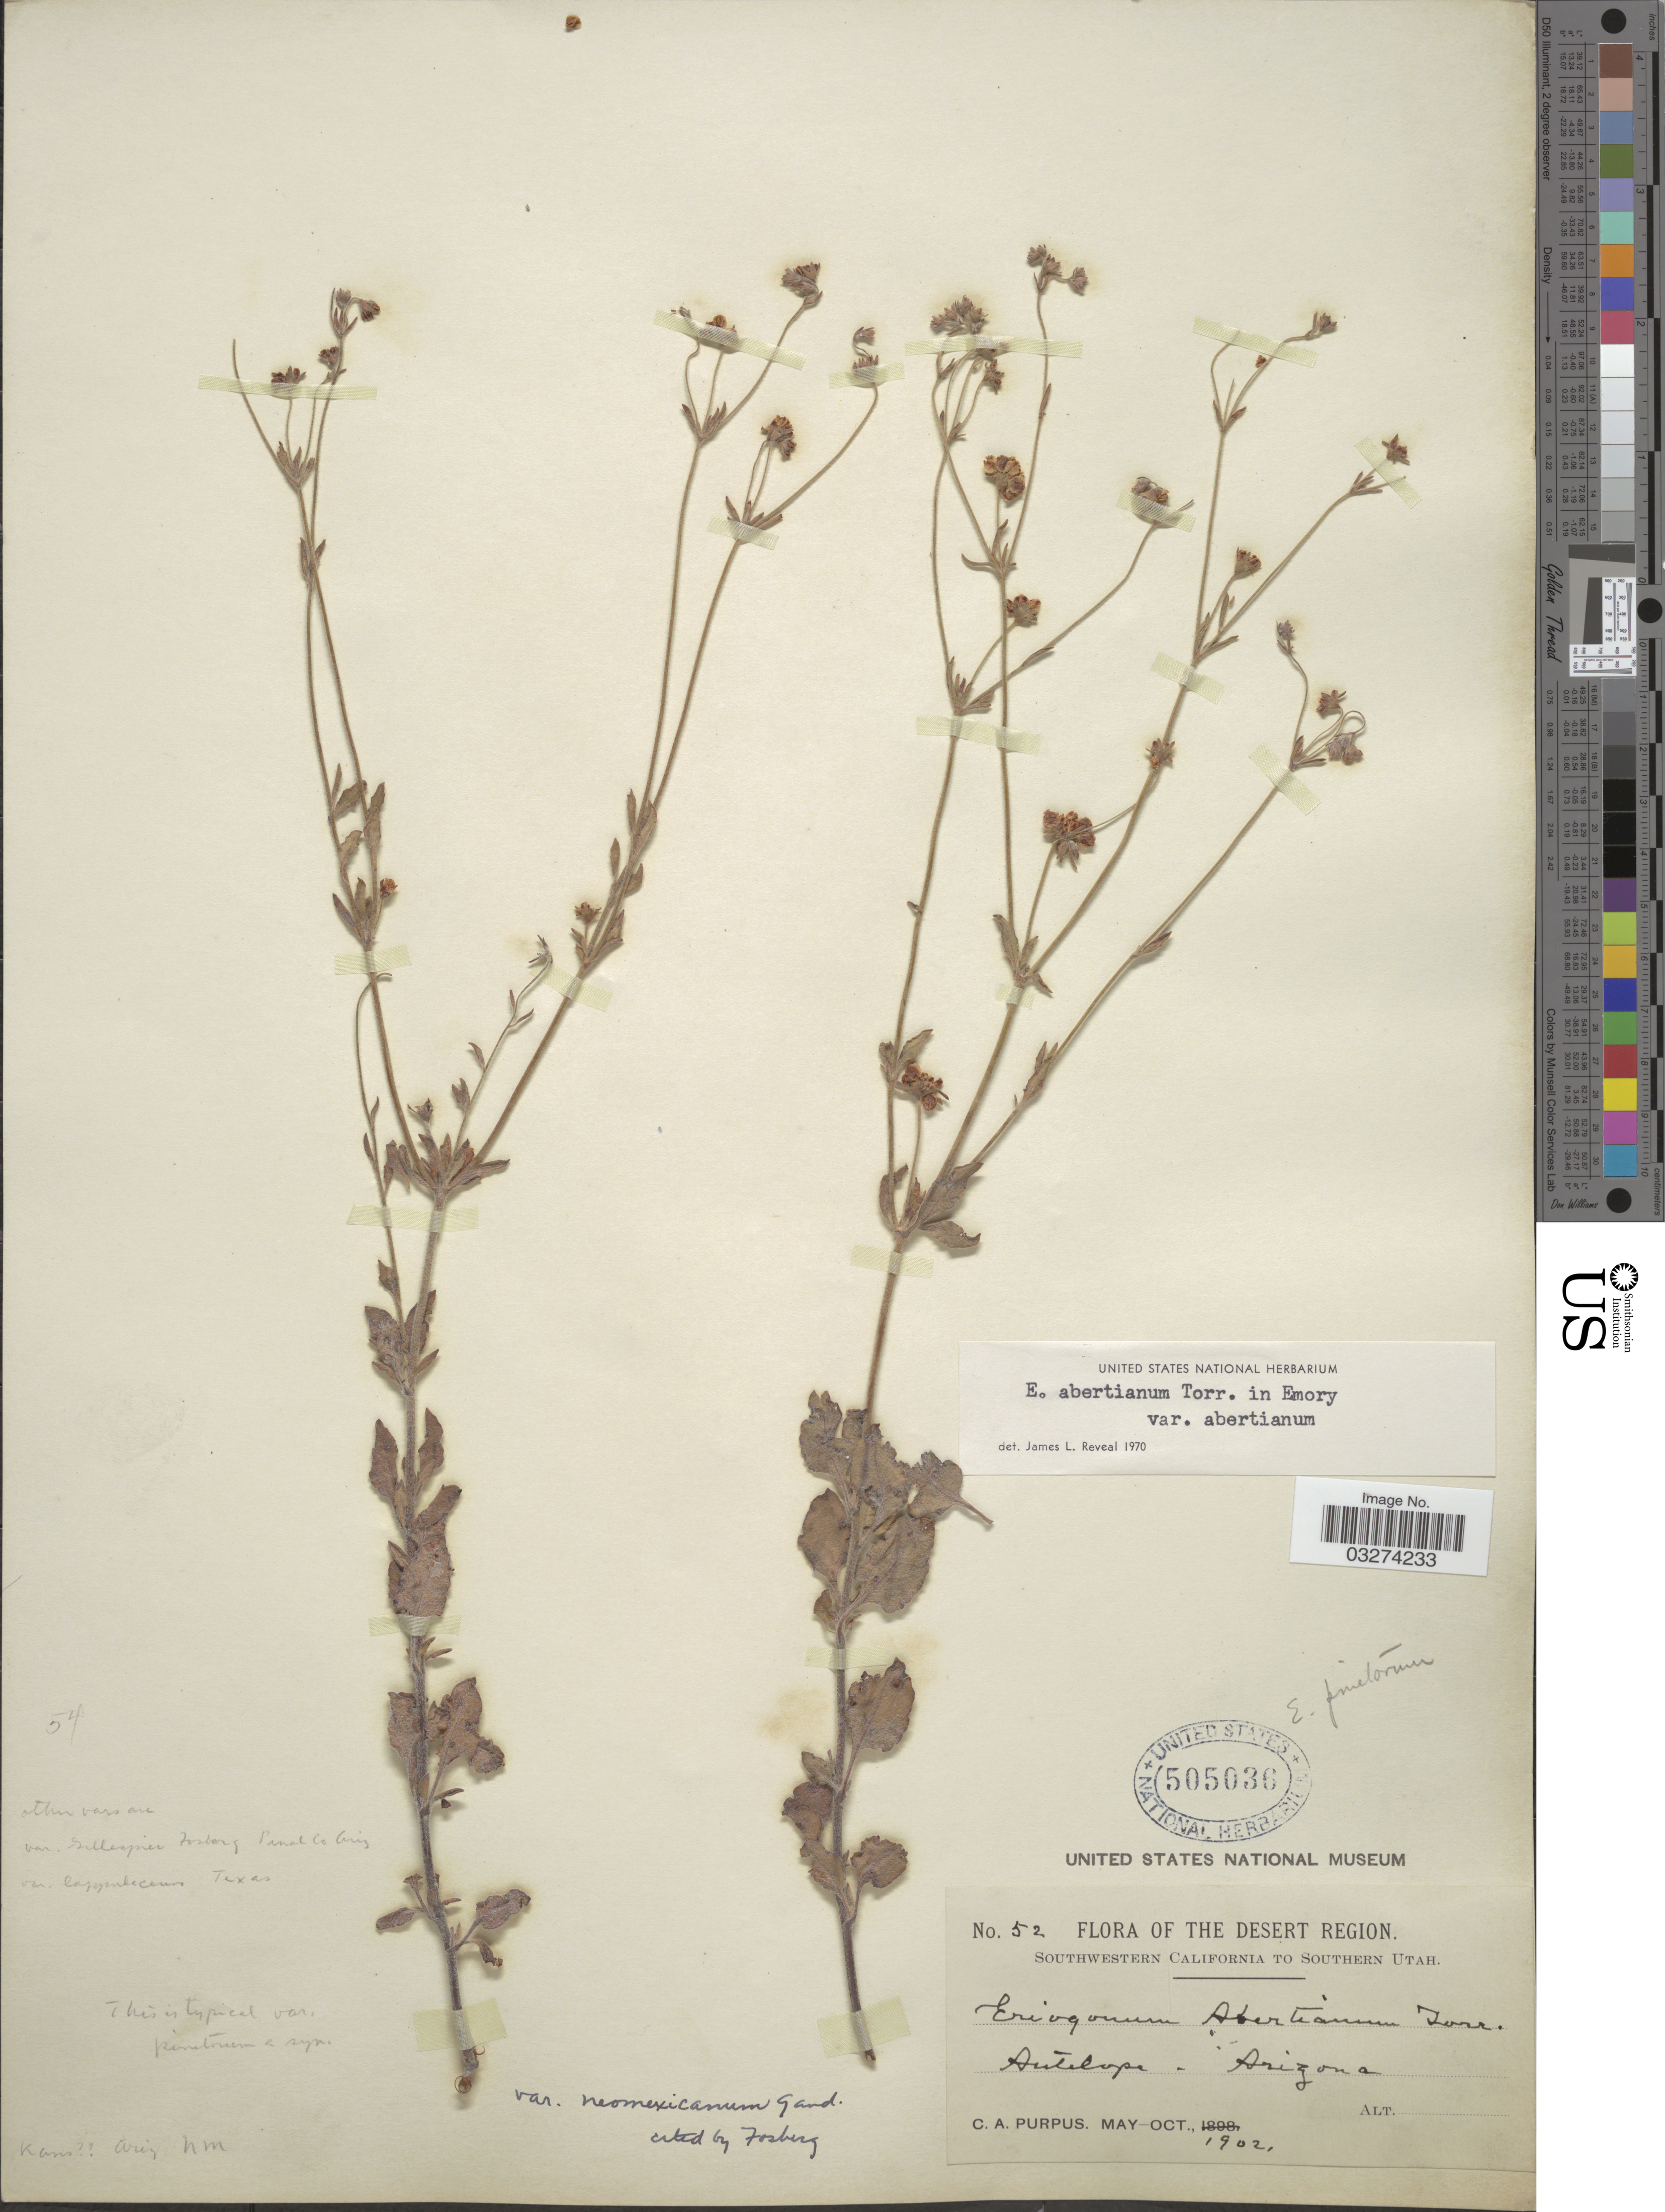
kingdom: Plantae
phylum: Tracheophyta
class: Magnoliopsida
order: Caryophyllales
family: Polygonaceae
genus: Eriogonum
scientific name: Eriogonum abertianum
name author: Torr.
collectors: C. A. Purpus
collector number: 52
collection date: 1902-05/1902-10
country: United States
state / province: Arizona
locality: The Desert Region. Antelope.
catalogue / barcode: US 505036